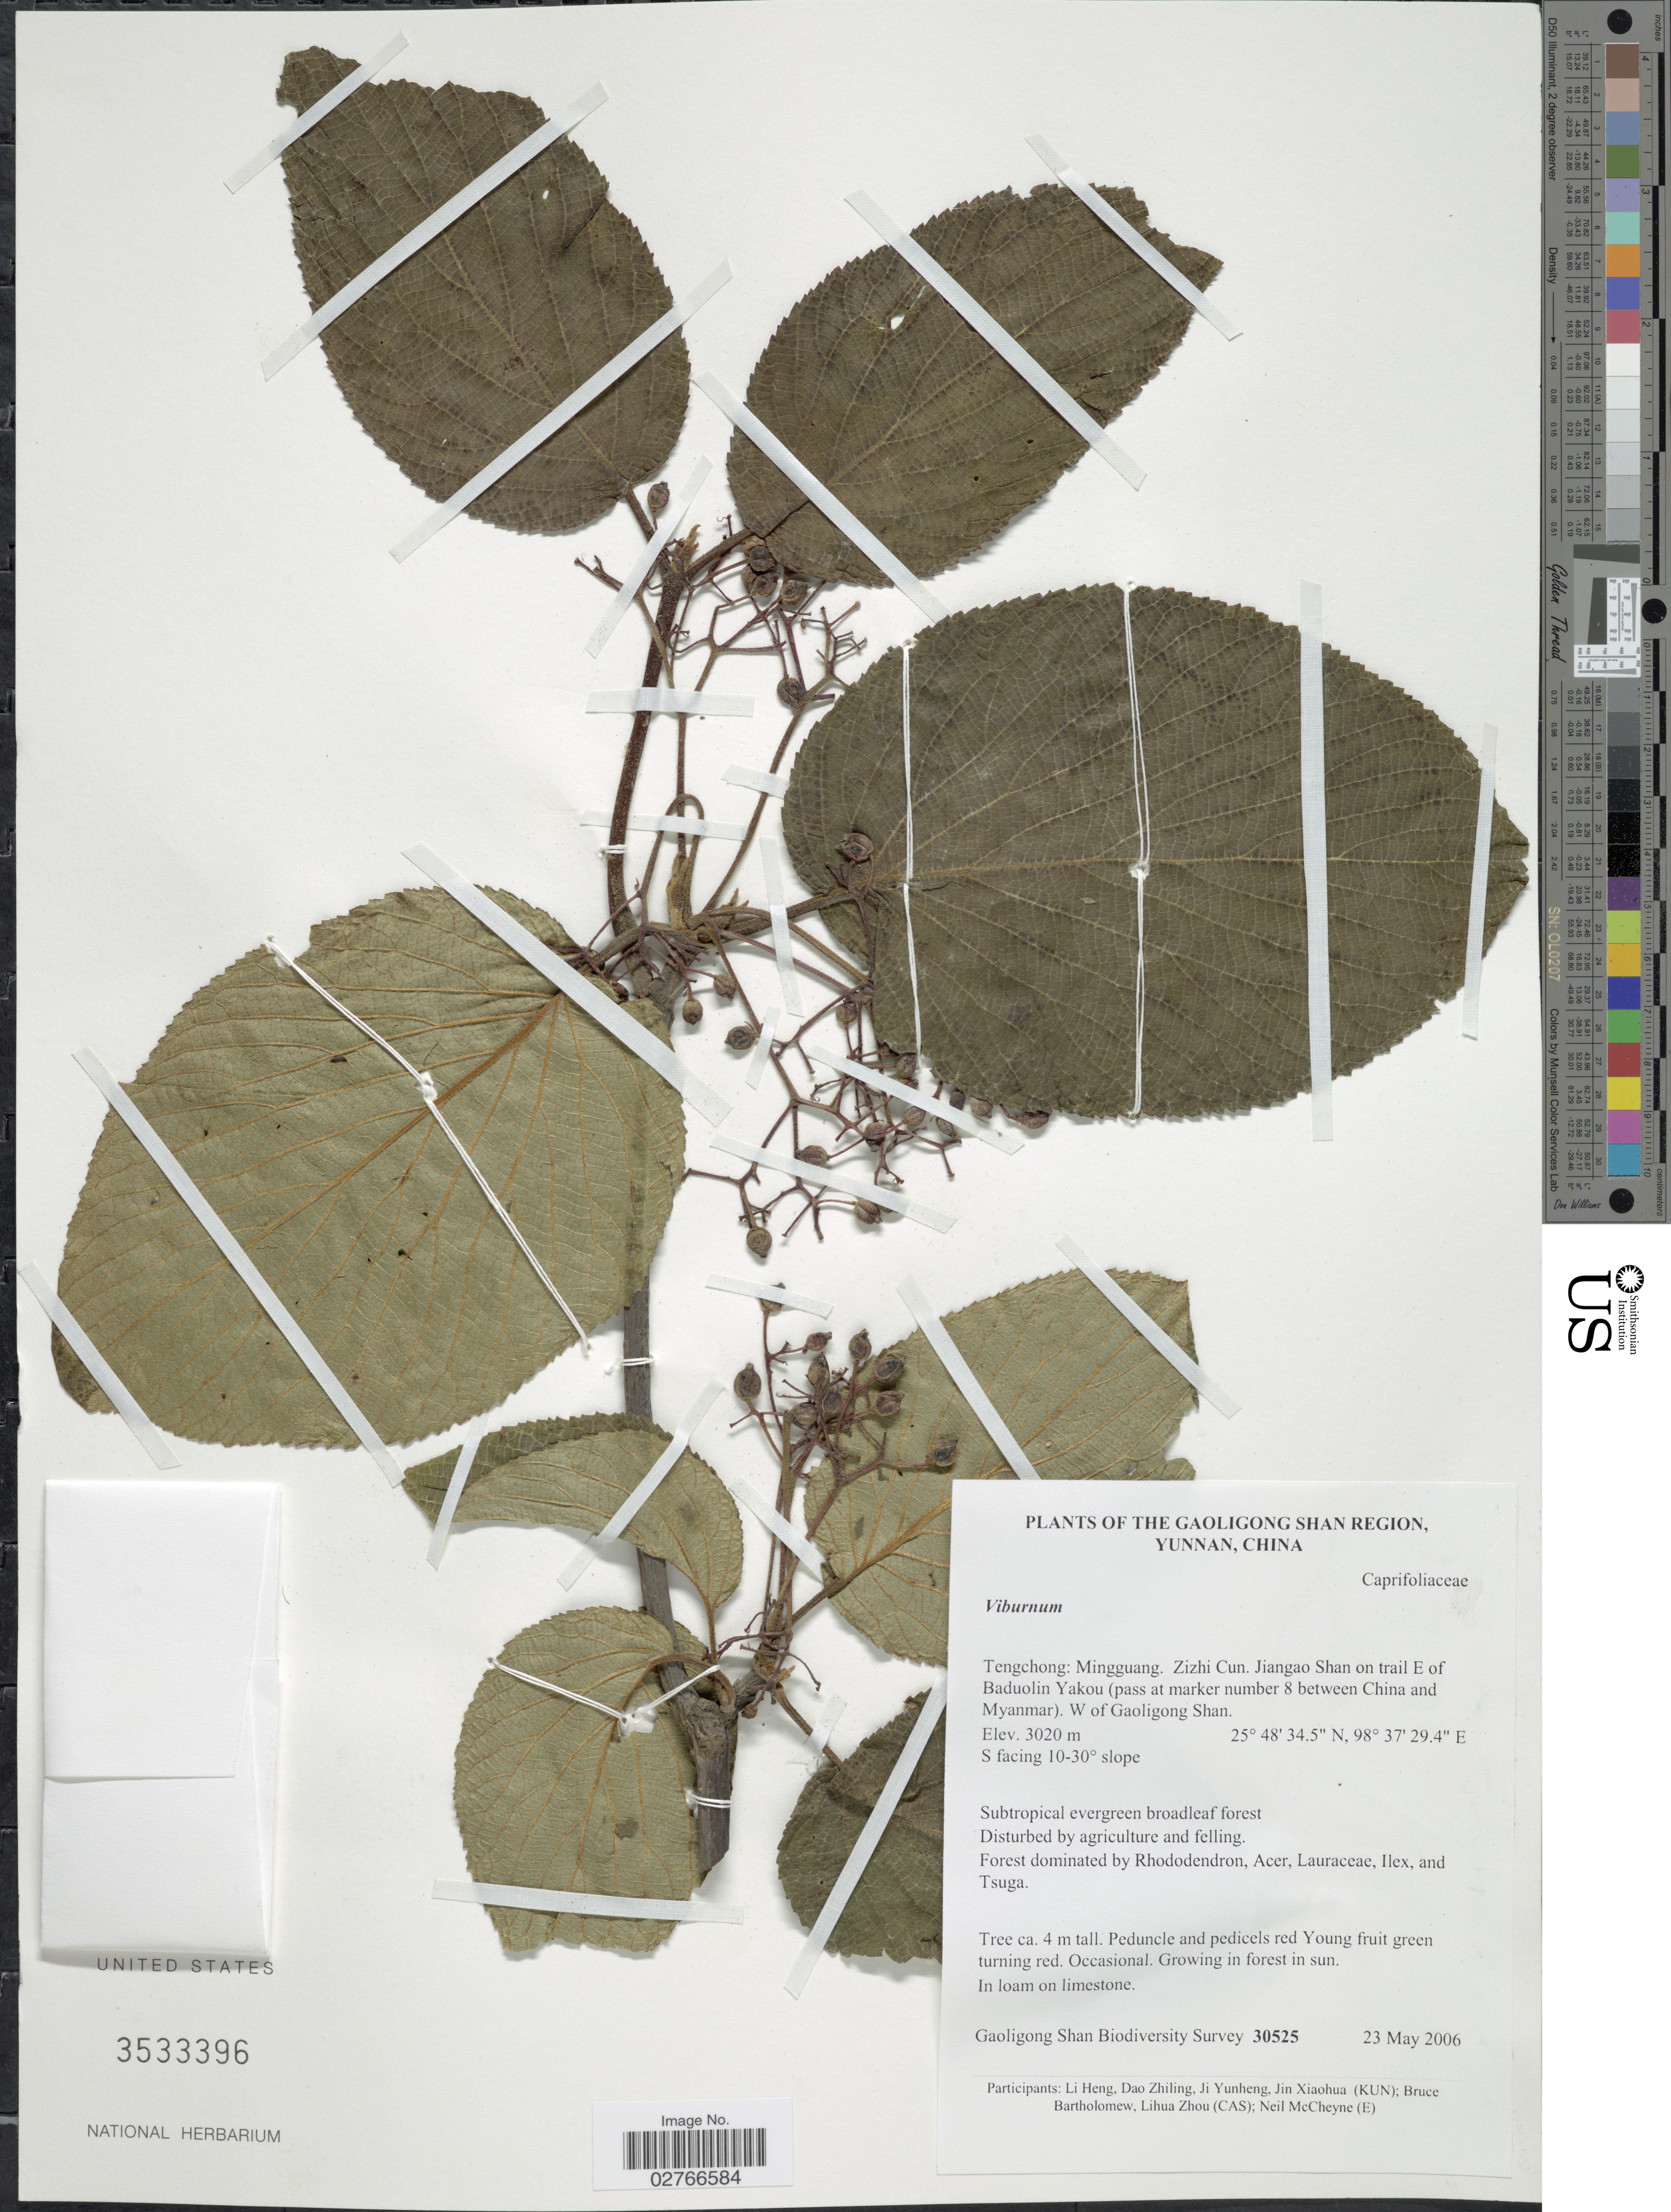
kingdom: Plantae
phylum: Tracheophyta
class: Magnoliopsida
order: Dipsacales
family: Viburnaceae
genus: Viburnum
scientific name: Viburnum sp.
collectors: Gaoligong Shan Biodiversity Survey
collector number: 30525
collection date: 2006-05-23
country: China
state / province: Yunnan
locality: Gaoligong Shan Region. Tengchong: Minguang. Zizhi Cun. Jiangao Shan on trail E of Baduolin Yakou (pass at marker number 8 between China and Myanmar). W of Gaoligong Shan.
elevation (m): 3020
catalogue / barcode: US 3533396